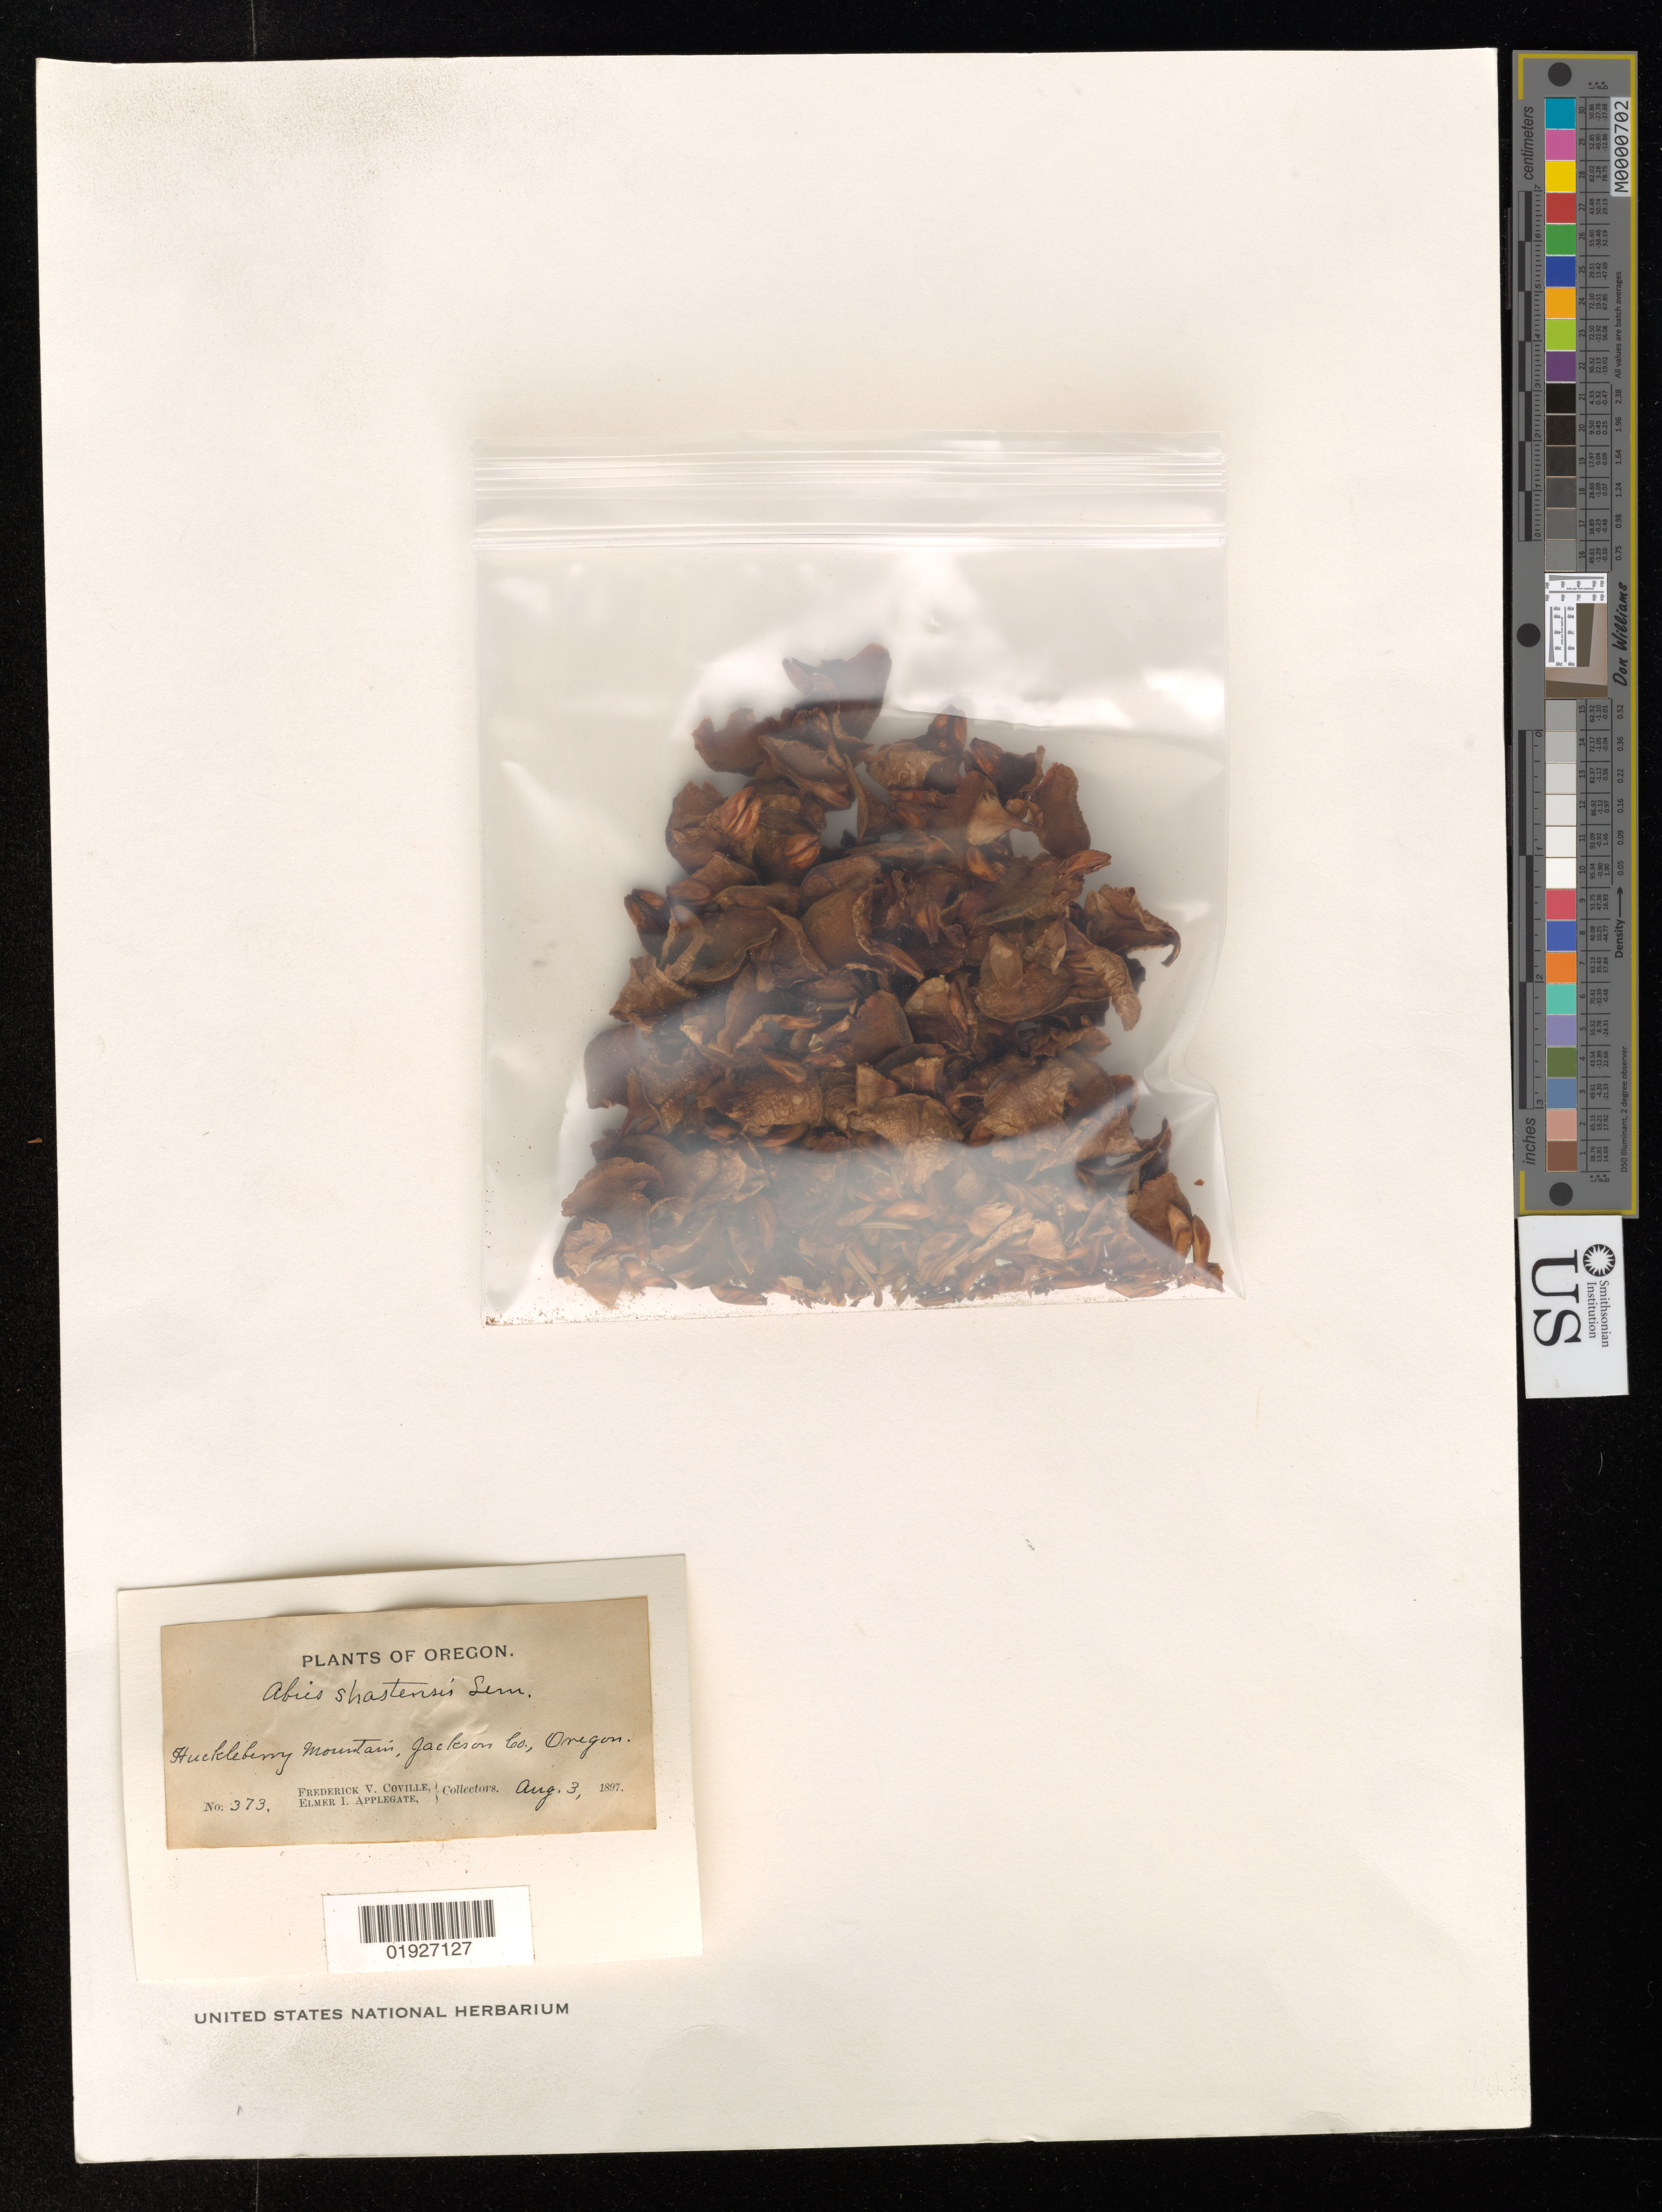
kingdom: Plantae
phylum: Tracheophyta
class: Pinopsida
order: Pinales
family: Pinaceae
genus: Abies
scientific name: Abies magnifica var. shastensis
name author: Lemmon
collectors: F. V. Coville & E. I. Applegate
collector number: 373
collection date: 1897-08-03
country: United States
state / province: Oregon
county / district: Jackson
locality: Huckleberry Mountain, Jackson Co